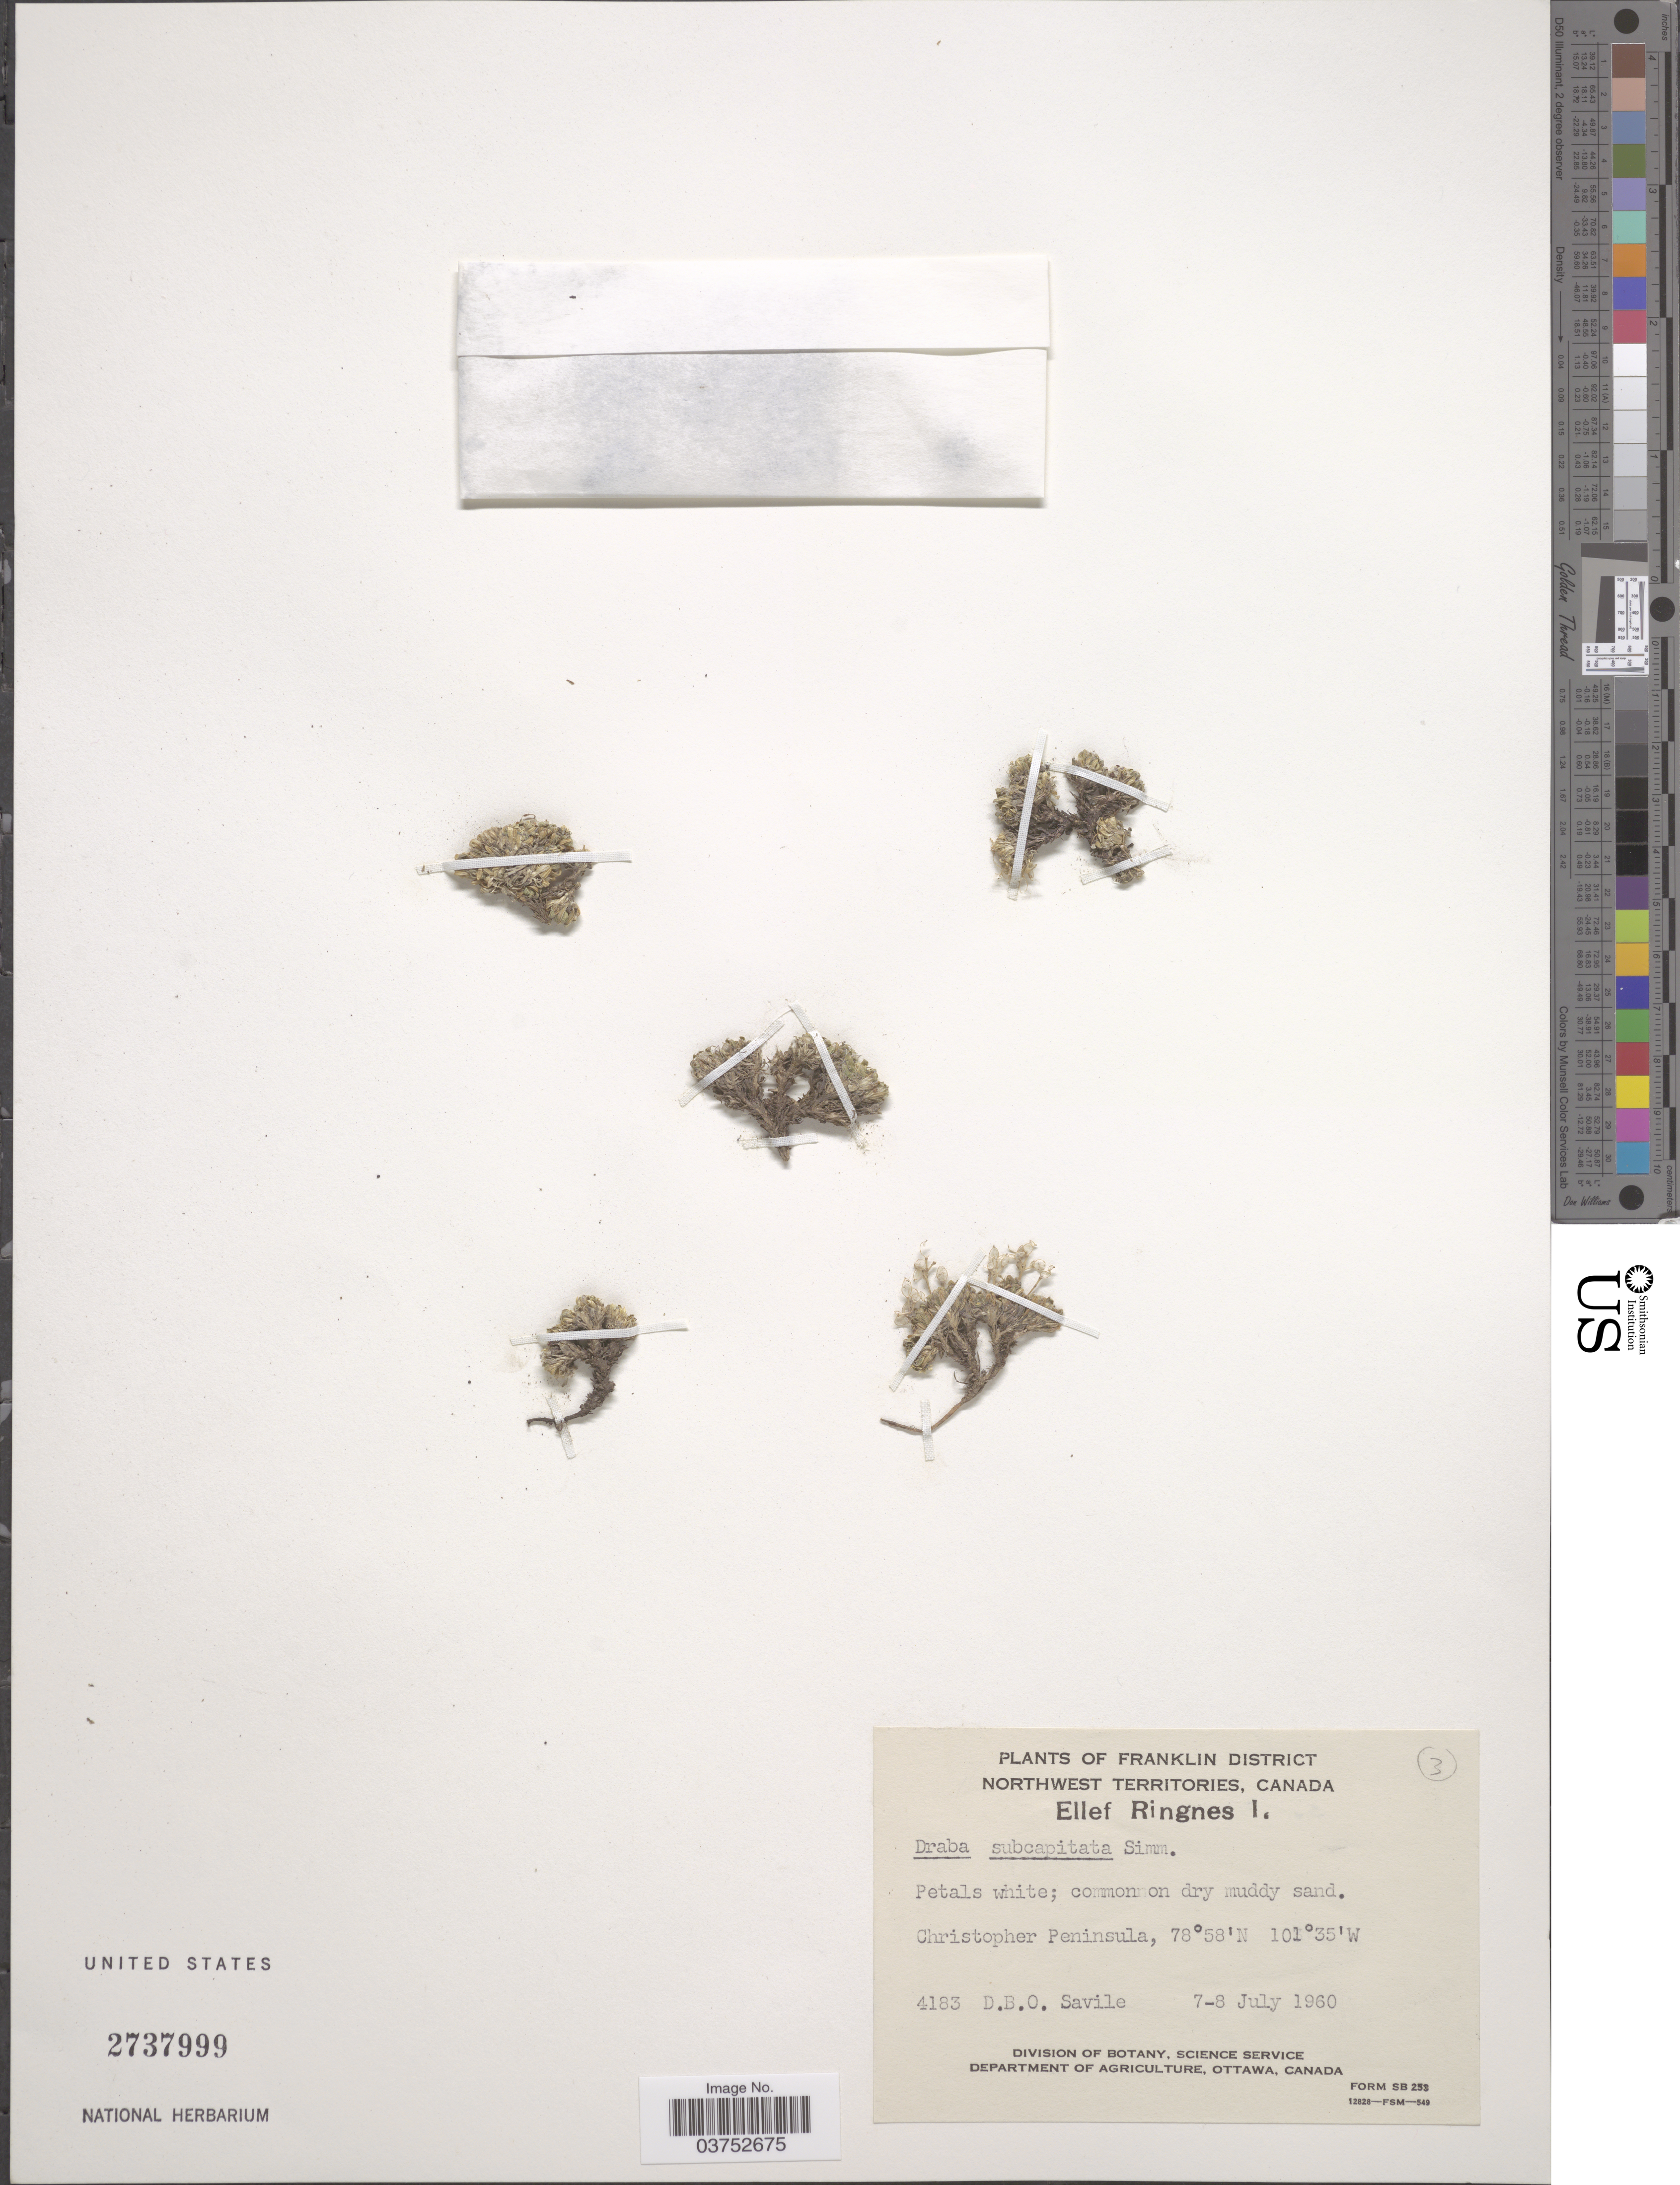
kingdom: Plantae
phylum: Tracheophyta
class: Magnoliopsida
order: Brassicales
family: Brassicaceae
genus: Draba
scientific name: Draba subcapitata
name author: (A. Gray) Simmons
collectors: D. Savile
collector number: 4183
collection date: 1960-07-07/1960-07-08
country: Canada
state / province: Northwest Territories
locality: Franklin District. Christopher Peninsula.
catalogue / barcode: US 2737999